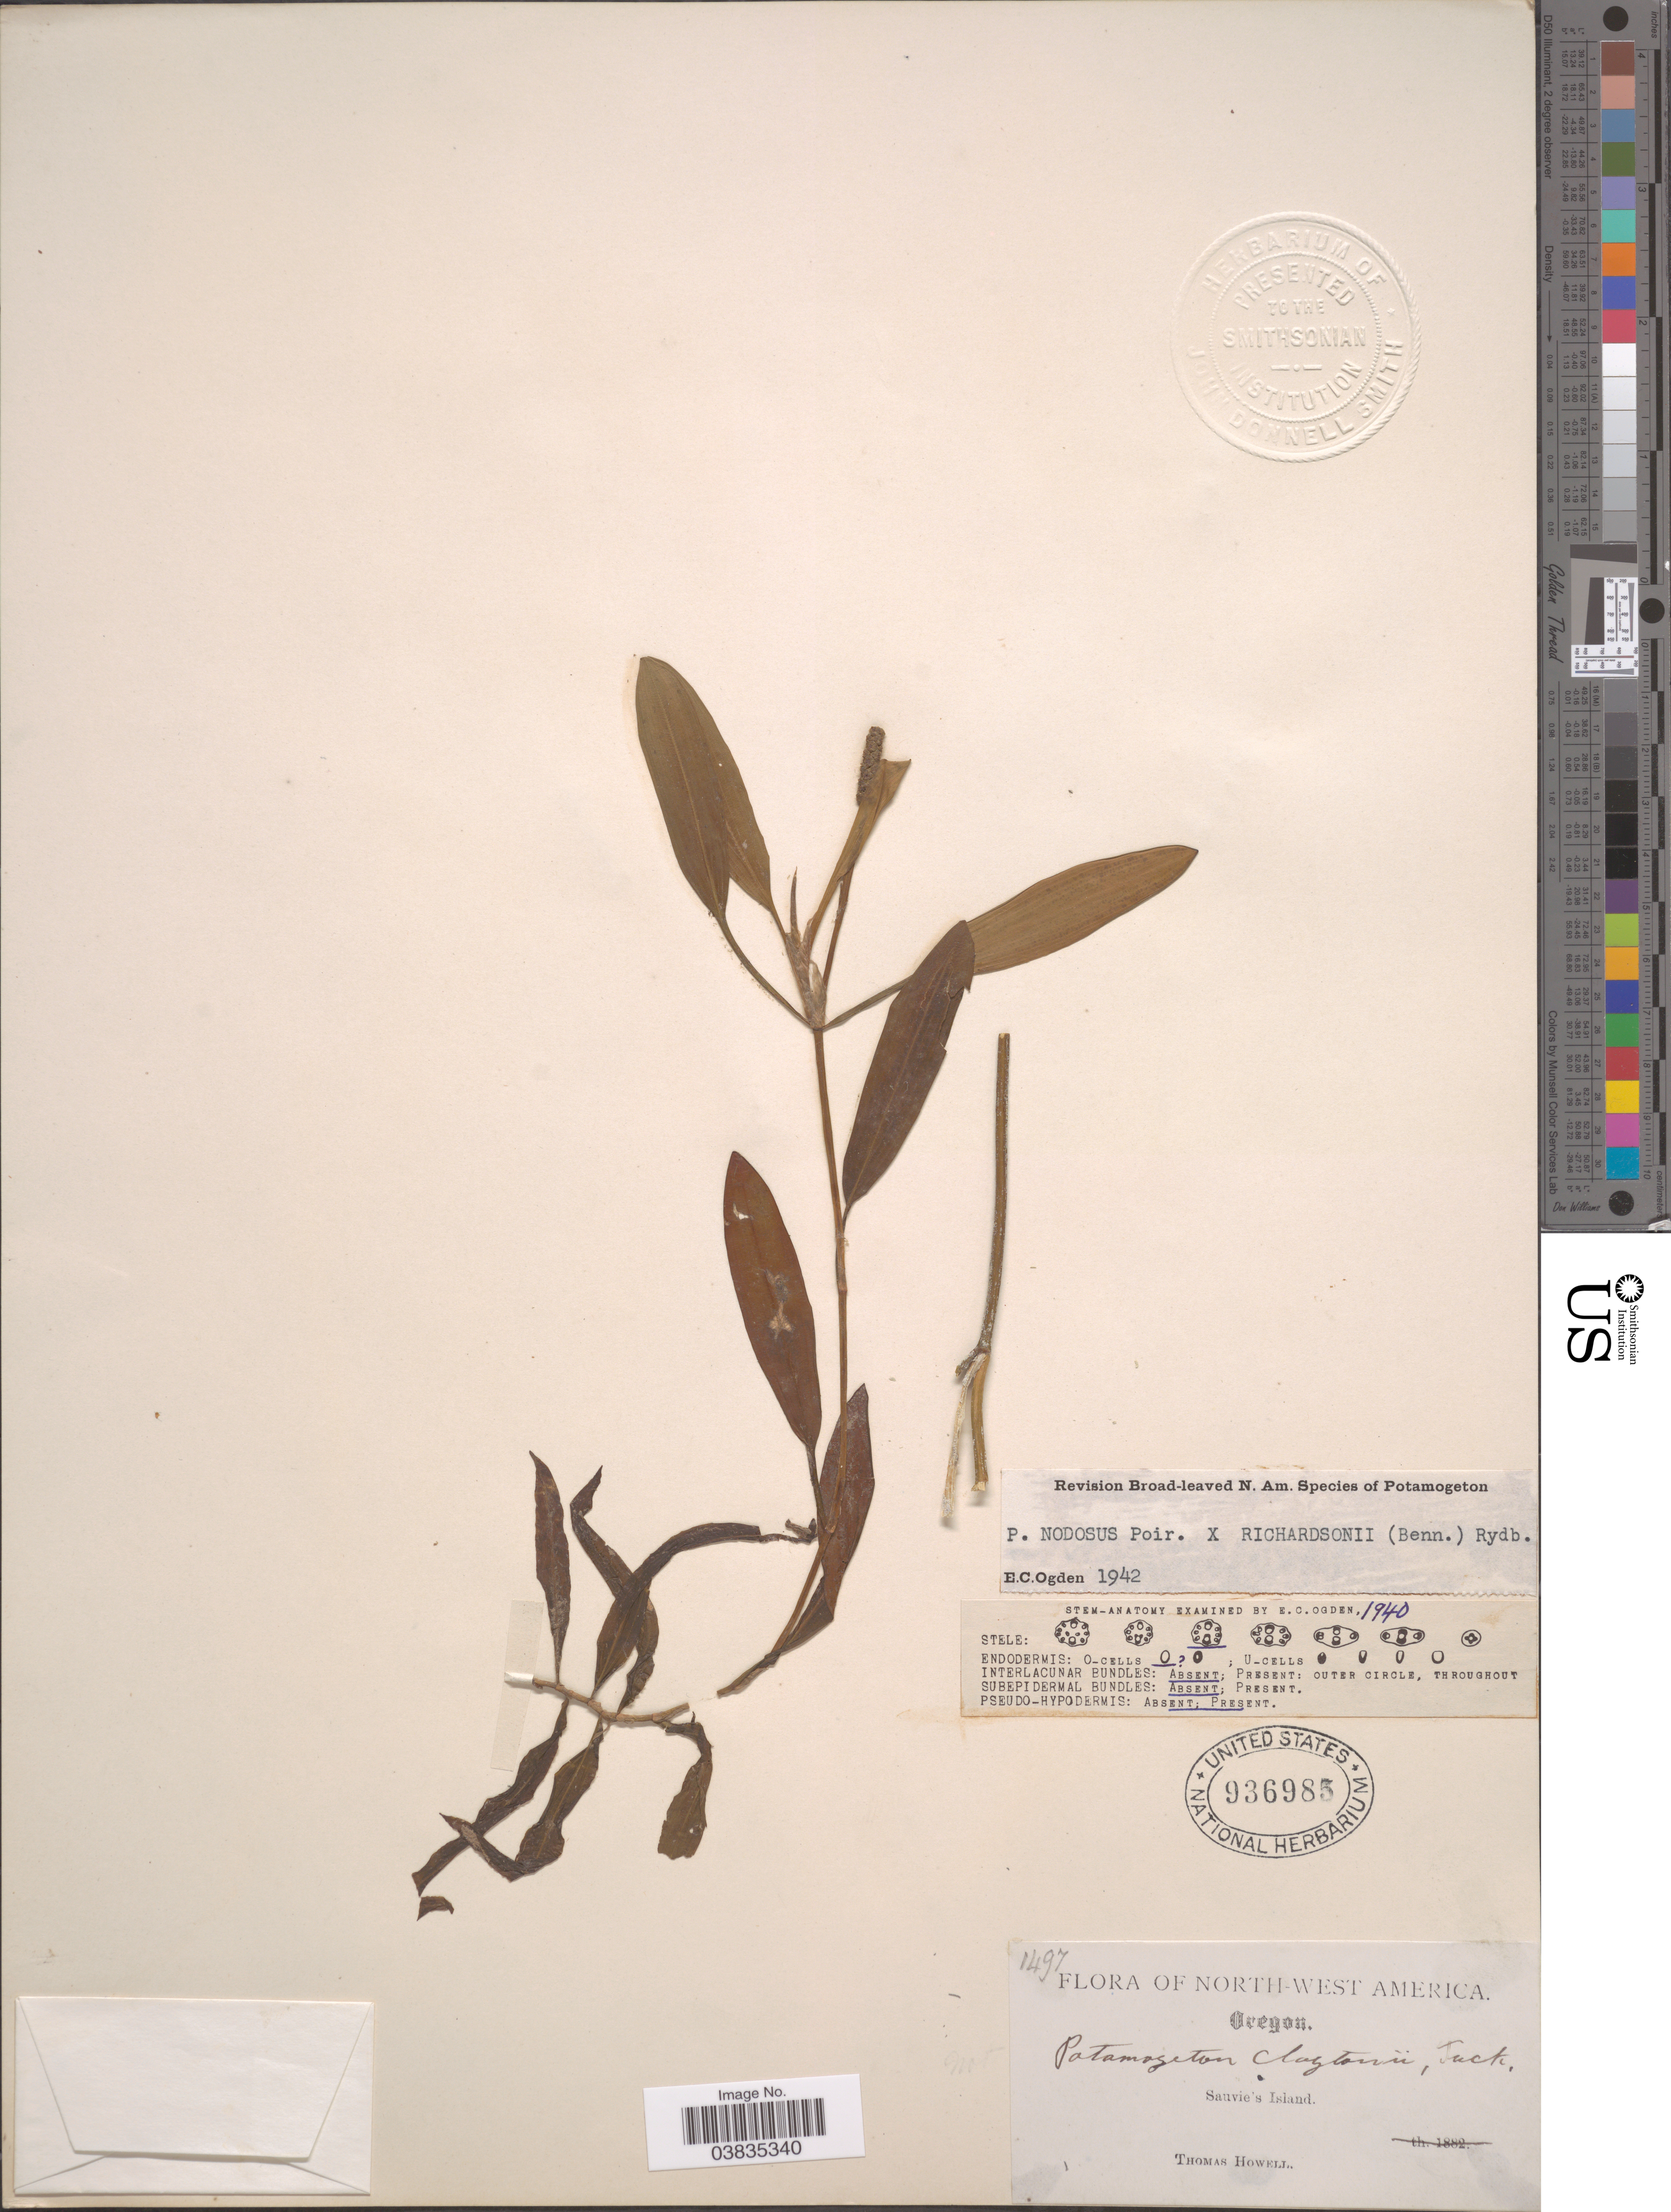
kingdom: Plantae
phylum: Tracheophyta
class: Liliopsida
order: Alismatales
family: Potamogetonaceae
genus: Potamogeton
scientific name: Potamogeton nodosus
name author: Poir.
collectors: T. Howell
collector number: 1497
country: United States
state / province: Oregon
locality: North-West America. Sauvie's Island.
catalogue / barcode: US 936985